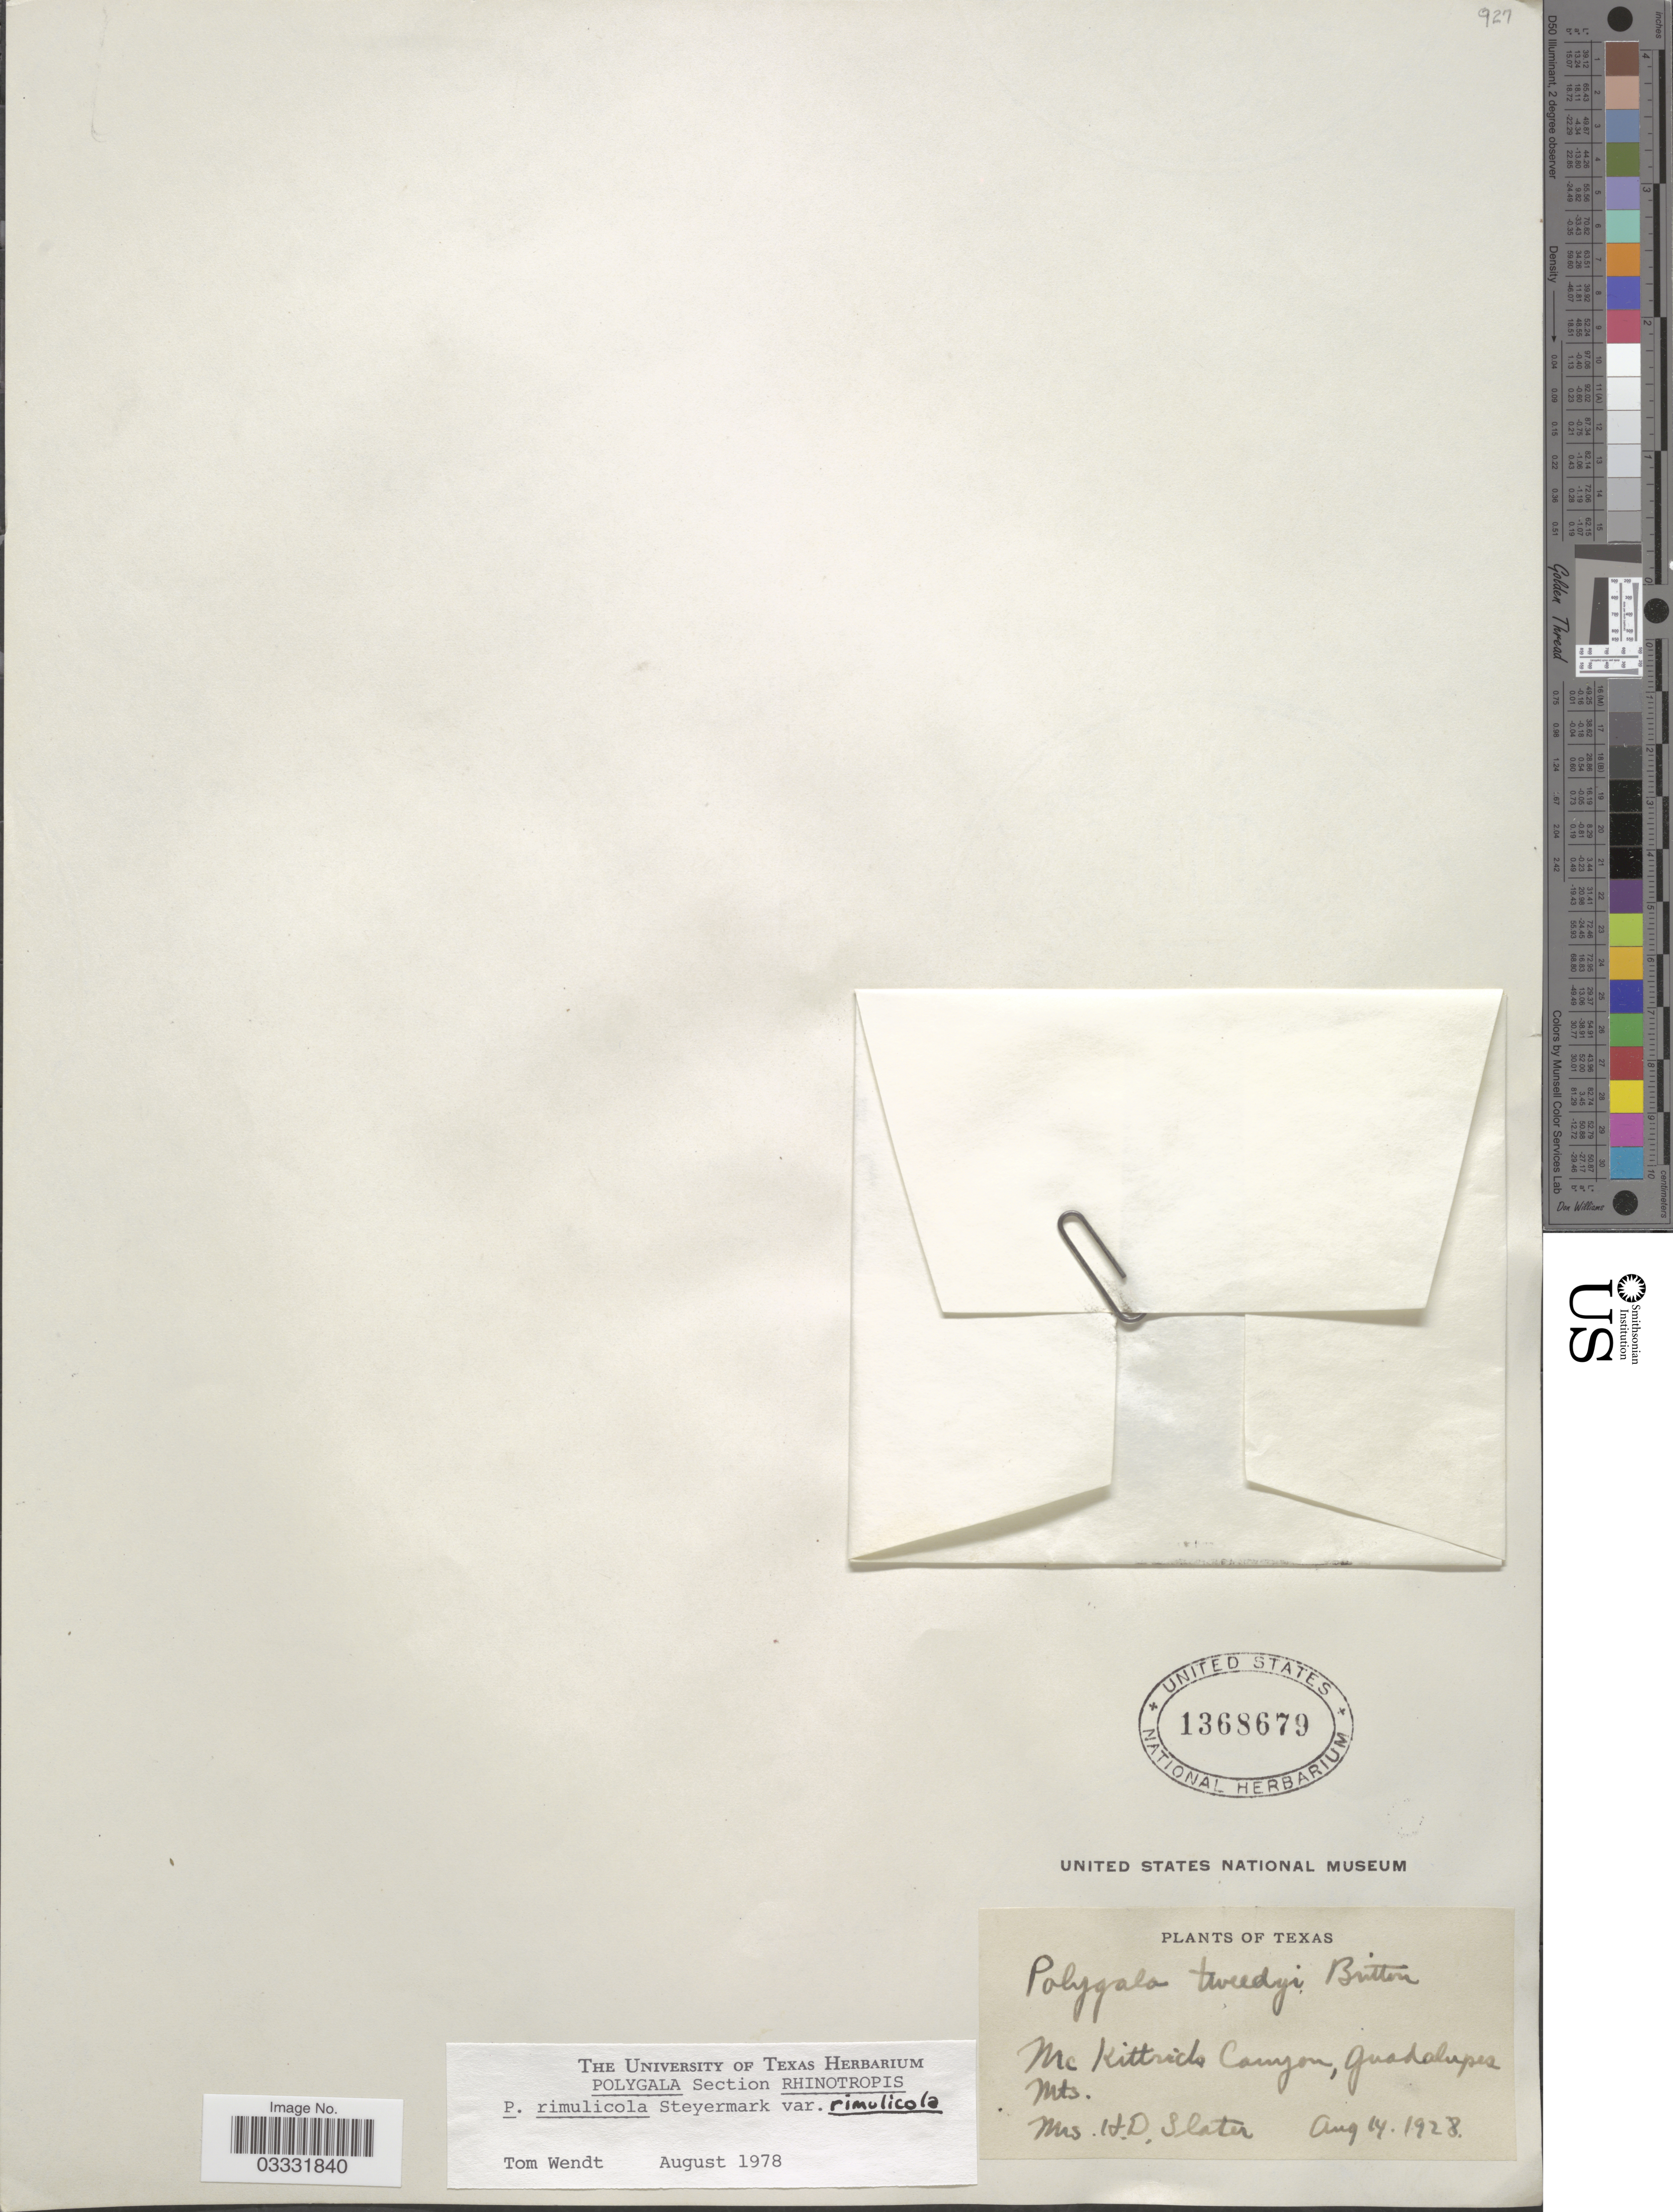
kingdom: Plantae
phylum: Tracheophyta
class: Magnoliopsida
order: Fabales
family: Polygalaceae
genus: Rhinotropis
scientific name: Rhinotropis rimulicola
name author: (Steyerm.) J.R. Abbott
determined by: Strong, Mark T., (BOT), Smithsonian Institution - National Museum of Natural History (UNITED STATES)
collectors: H. Slater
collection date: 1928-08-14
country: United States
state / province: Texas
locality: Mc Kittrick Canyon, Guadalupe Mts.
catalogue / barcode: US 1368679